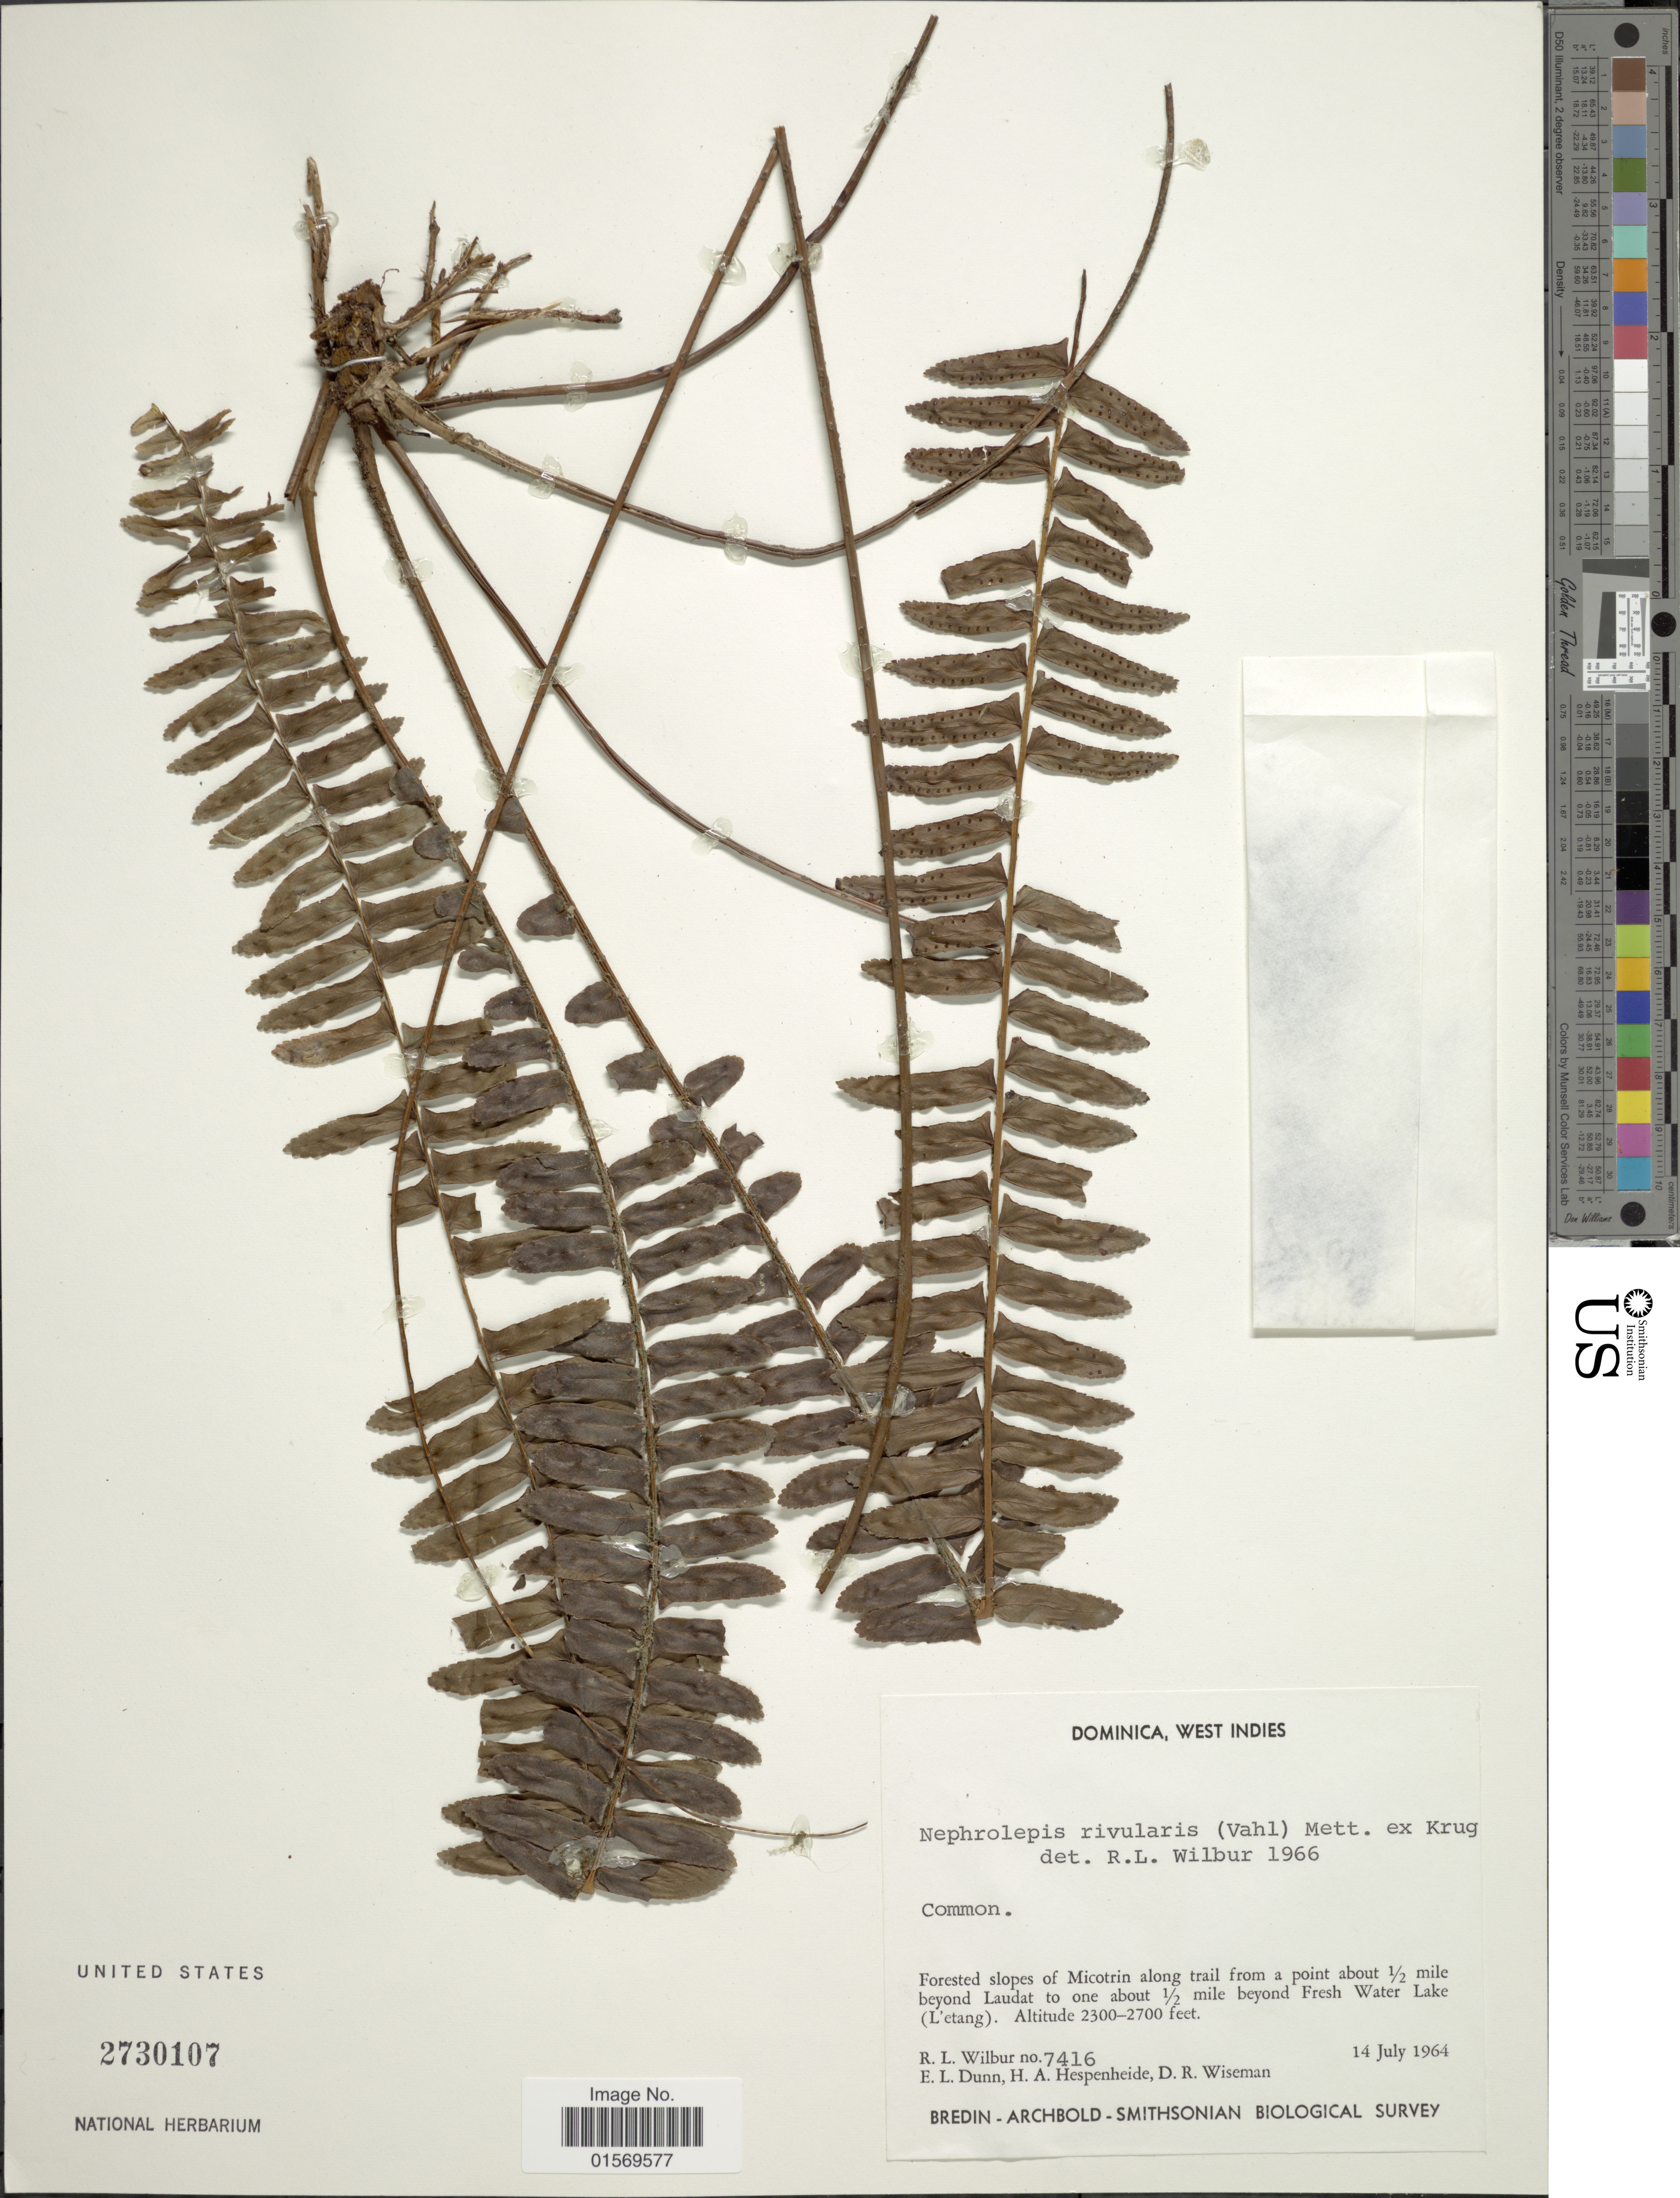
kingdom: Plantae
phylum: Tracheophyta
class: Polypodiopsida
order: Polypodiales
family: Nephrolepidaceae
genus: Nephrolepis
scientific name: Nephrolepis rivularis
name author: (Vahl) Mett. ex Krug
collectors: R. L. Wilbur, E. Dunn, H. A. Hespenheide & D. R. Wiseman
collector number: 7416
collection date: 1964-07-14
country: Dominica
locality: West Indies, forested slopes of Micotrin along trail from a point about 1/2 mile beyond Laudat to one about 1/2 mile beyond Fresh Water Lake (L'etang).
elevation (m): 701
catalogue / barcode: US 2730107